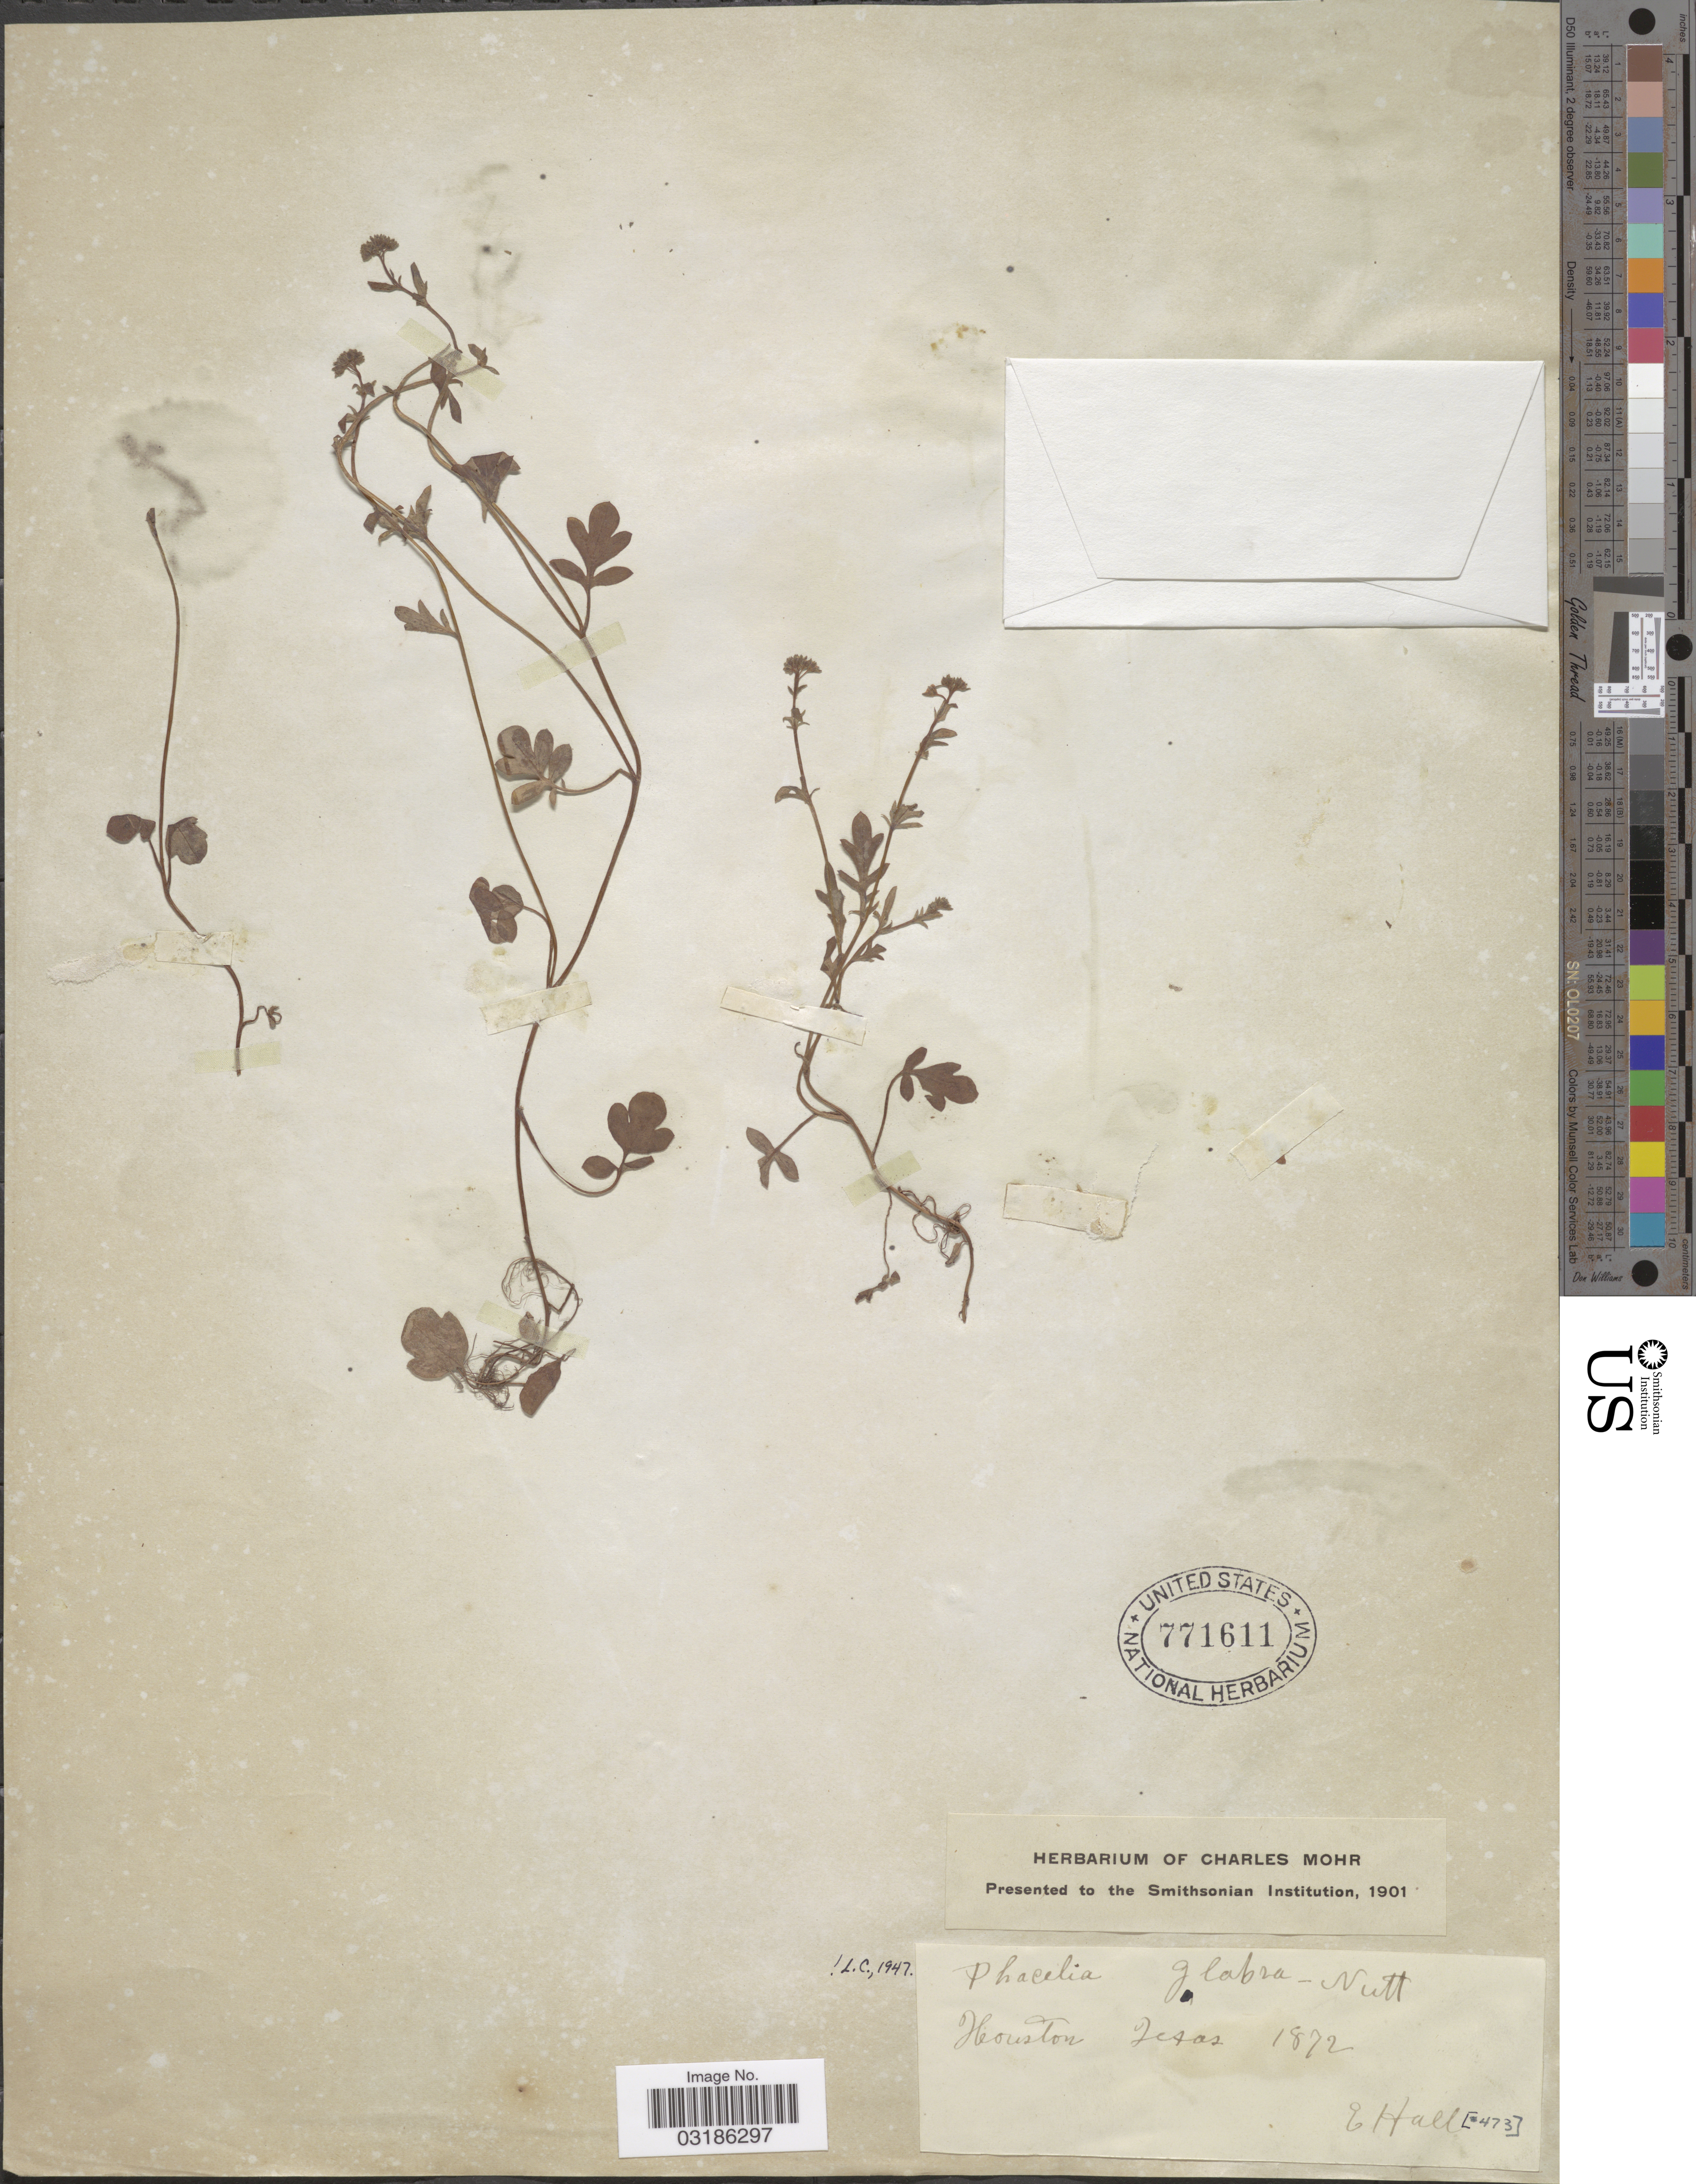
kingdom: Plantae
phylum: Tracheophyta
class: Magnoliopsida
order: Boraginales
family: Hydrophyllaceae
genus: Phacelia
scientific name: Phacelia glabra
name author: Nutt.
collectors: E. Hall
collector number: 473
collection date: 1872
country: United States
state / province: Texas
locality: Houston.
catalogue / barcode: US 771611